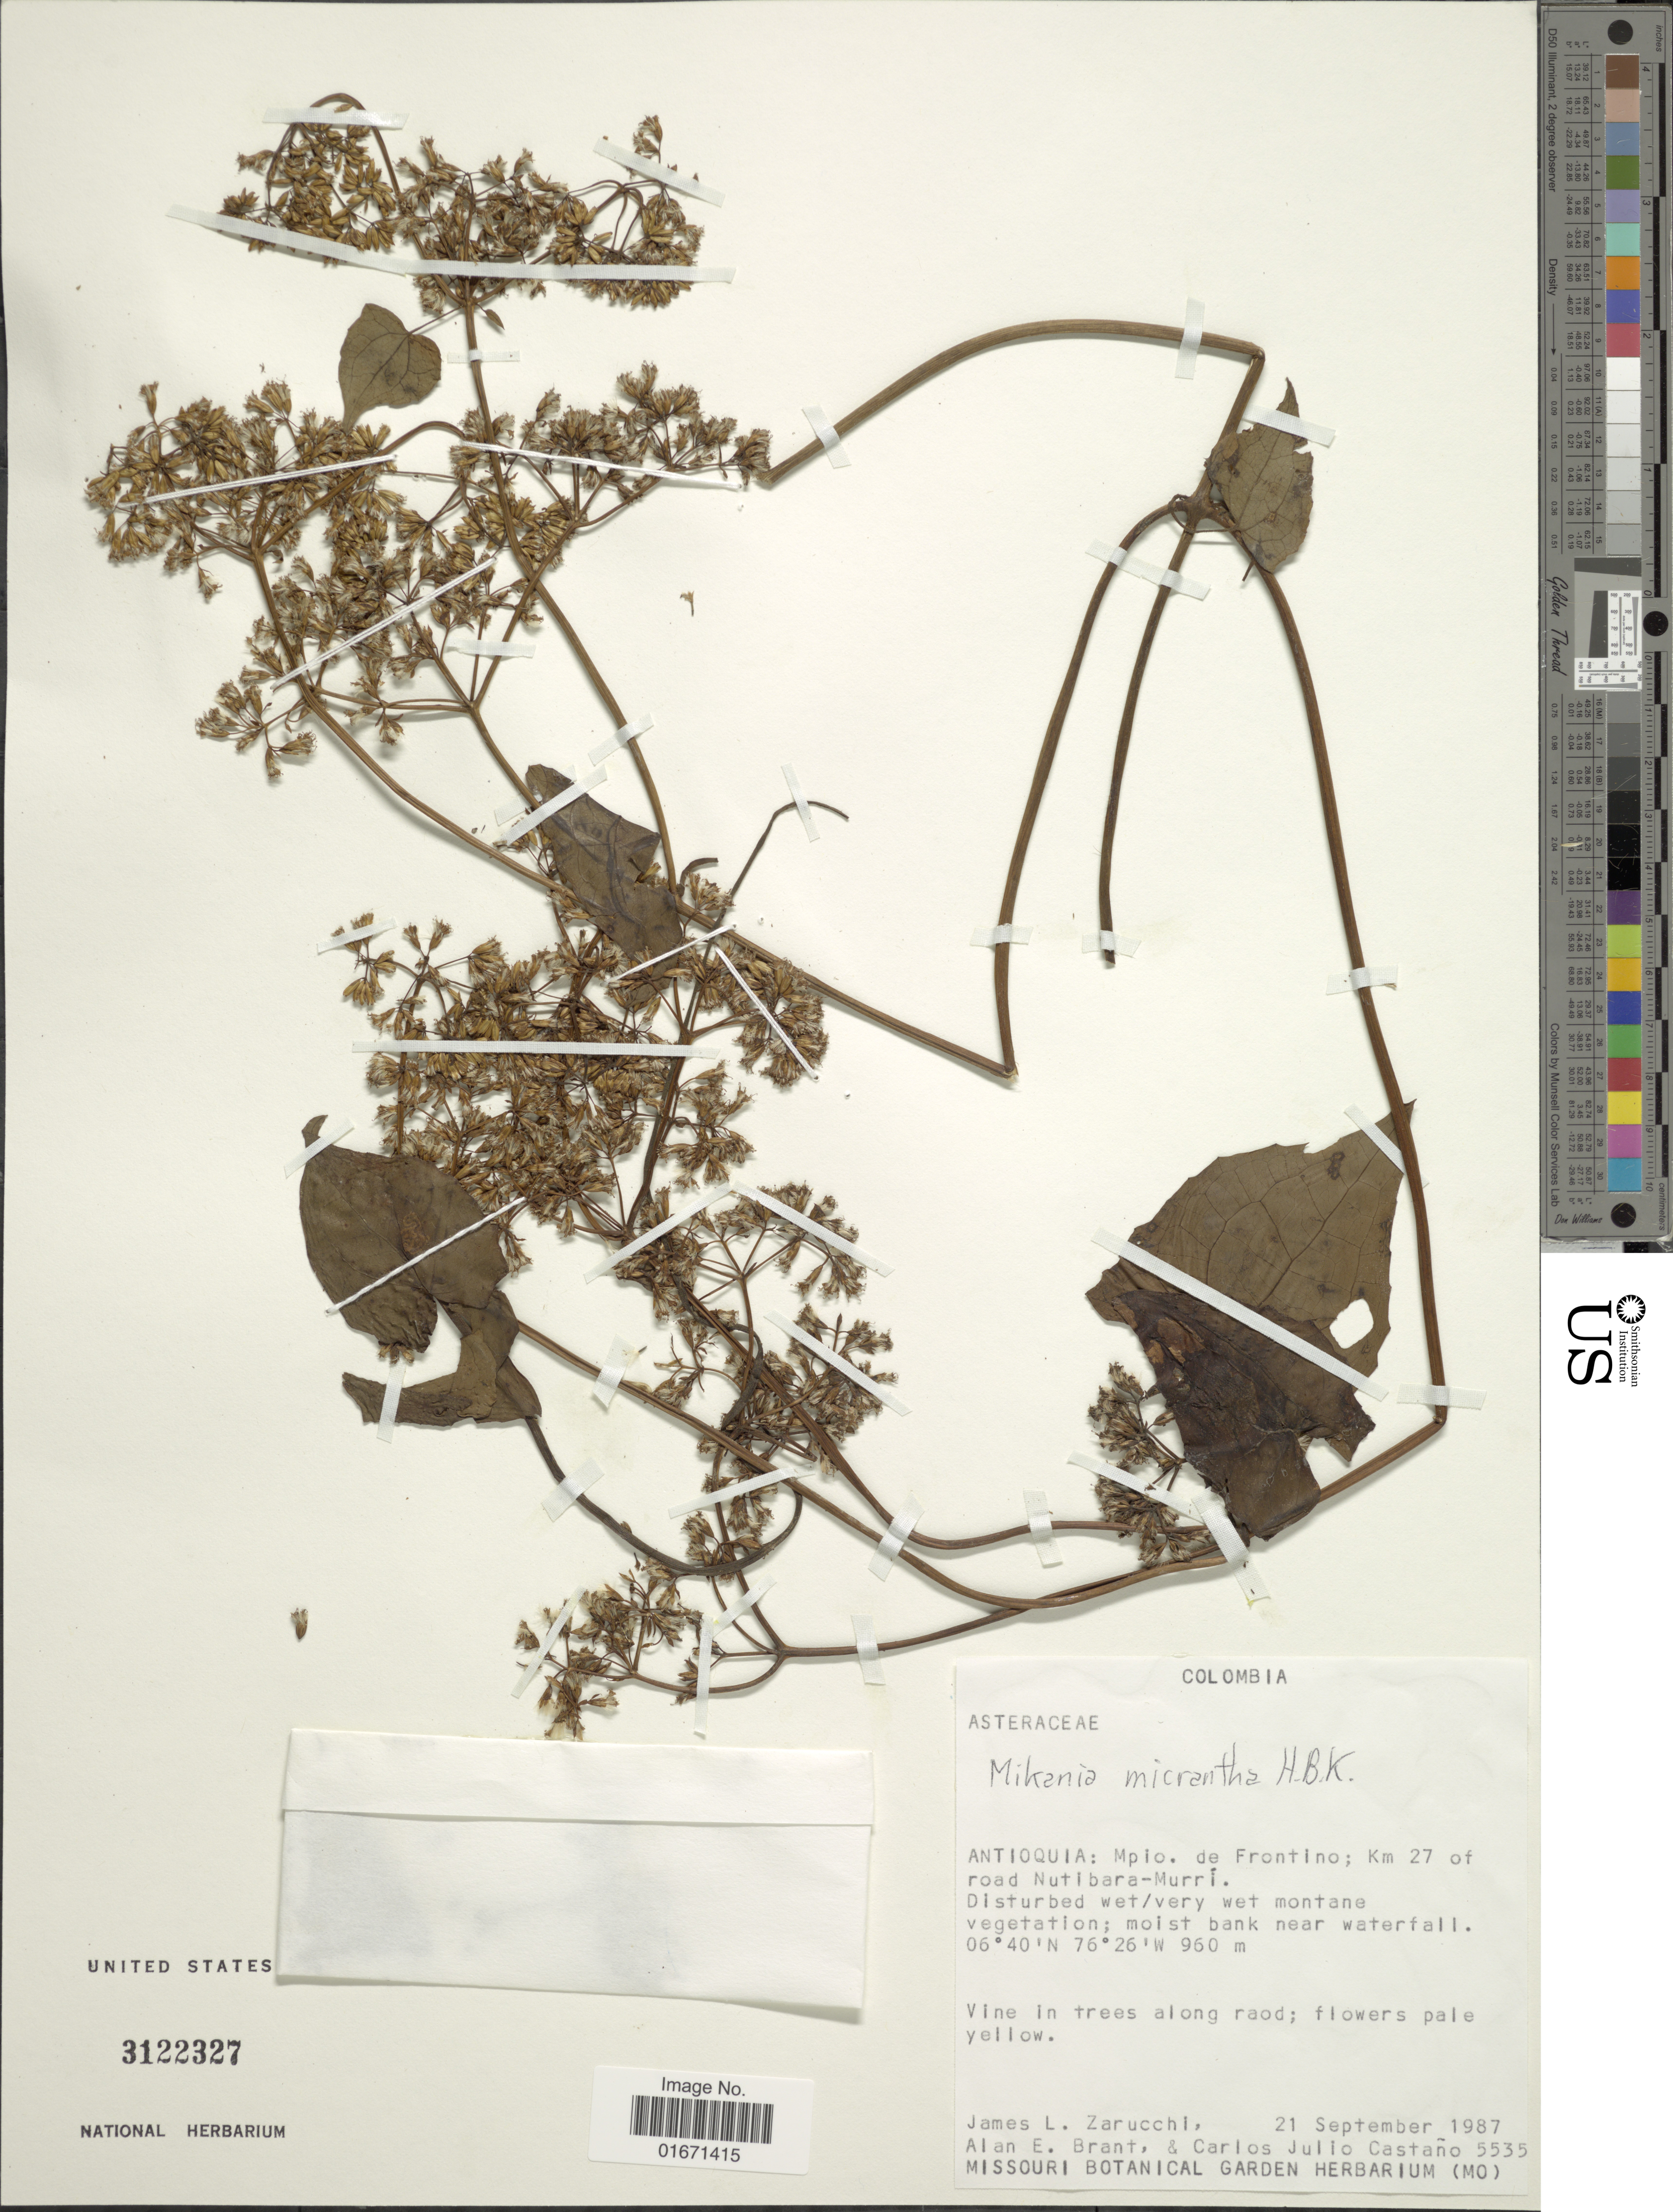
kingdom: Plantae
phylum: Tracheophyta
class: Magnoliopsida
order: Asterales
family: Asteraceae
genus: Mikania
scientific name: Mikania micrantha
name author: Kunth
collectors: J. L. Zarucchi, A. Brant & C. Castaño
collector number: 5535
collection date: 1987-09-21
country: Colombia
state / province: Antioquia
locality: Antioquia: Mpio. de Frontino; Km 27 of road Nutibara-Murrí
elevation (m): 960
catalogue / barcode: US 3122327